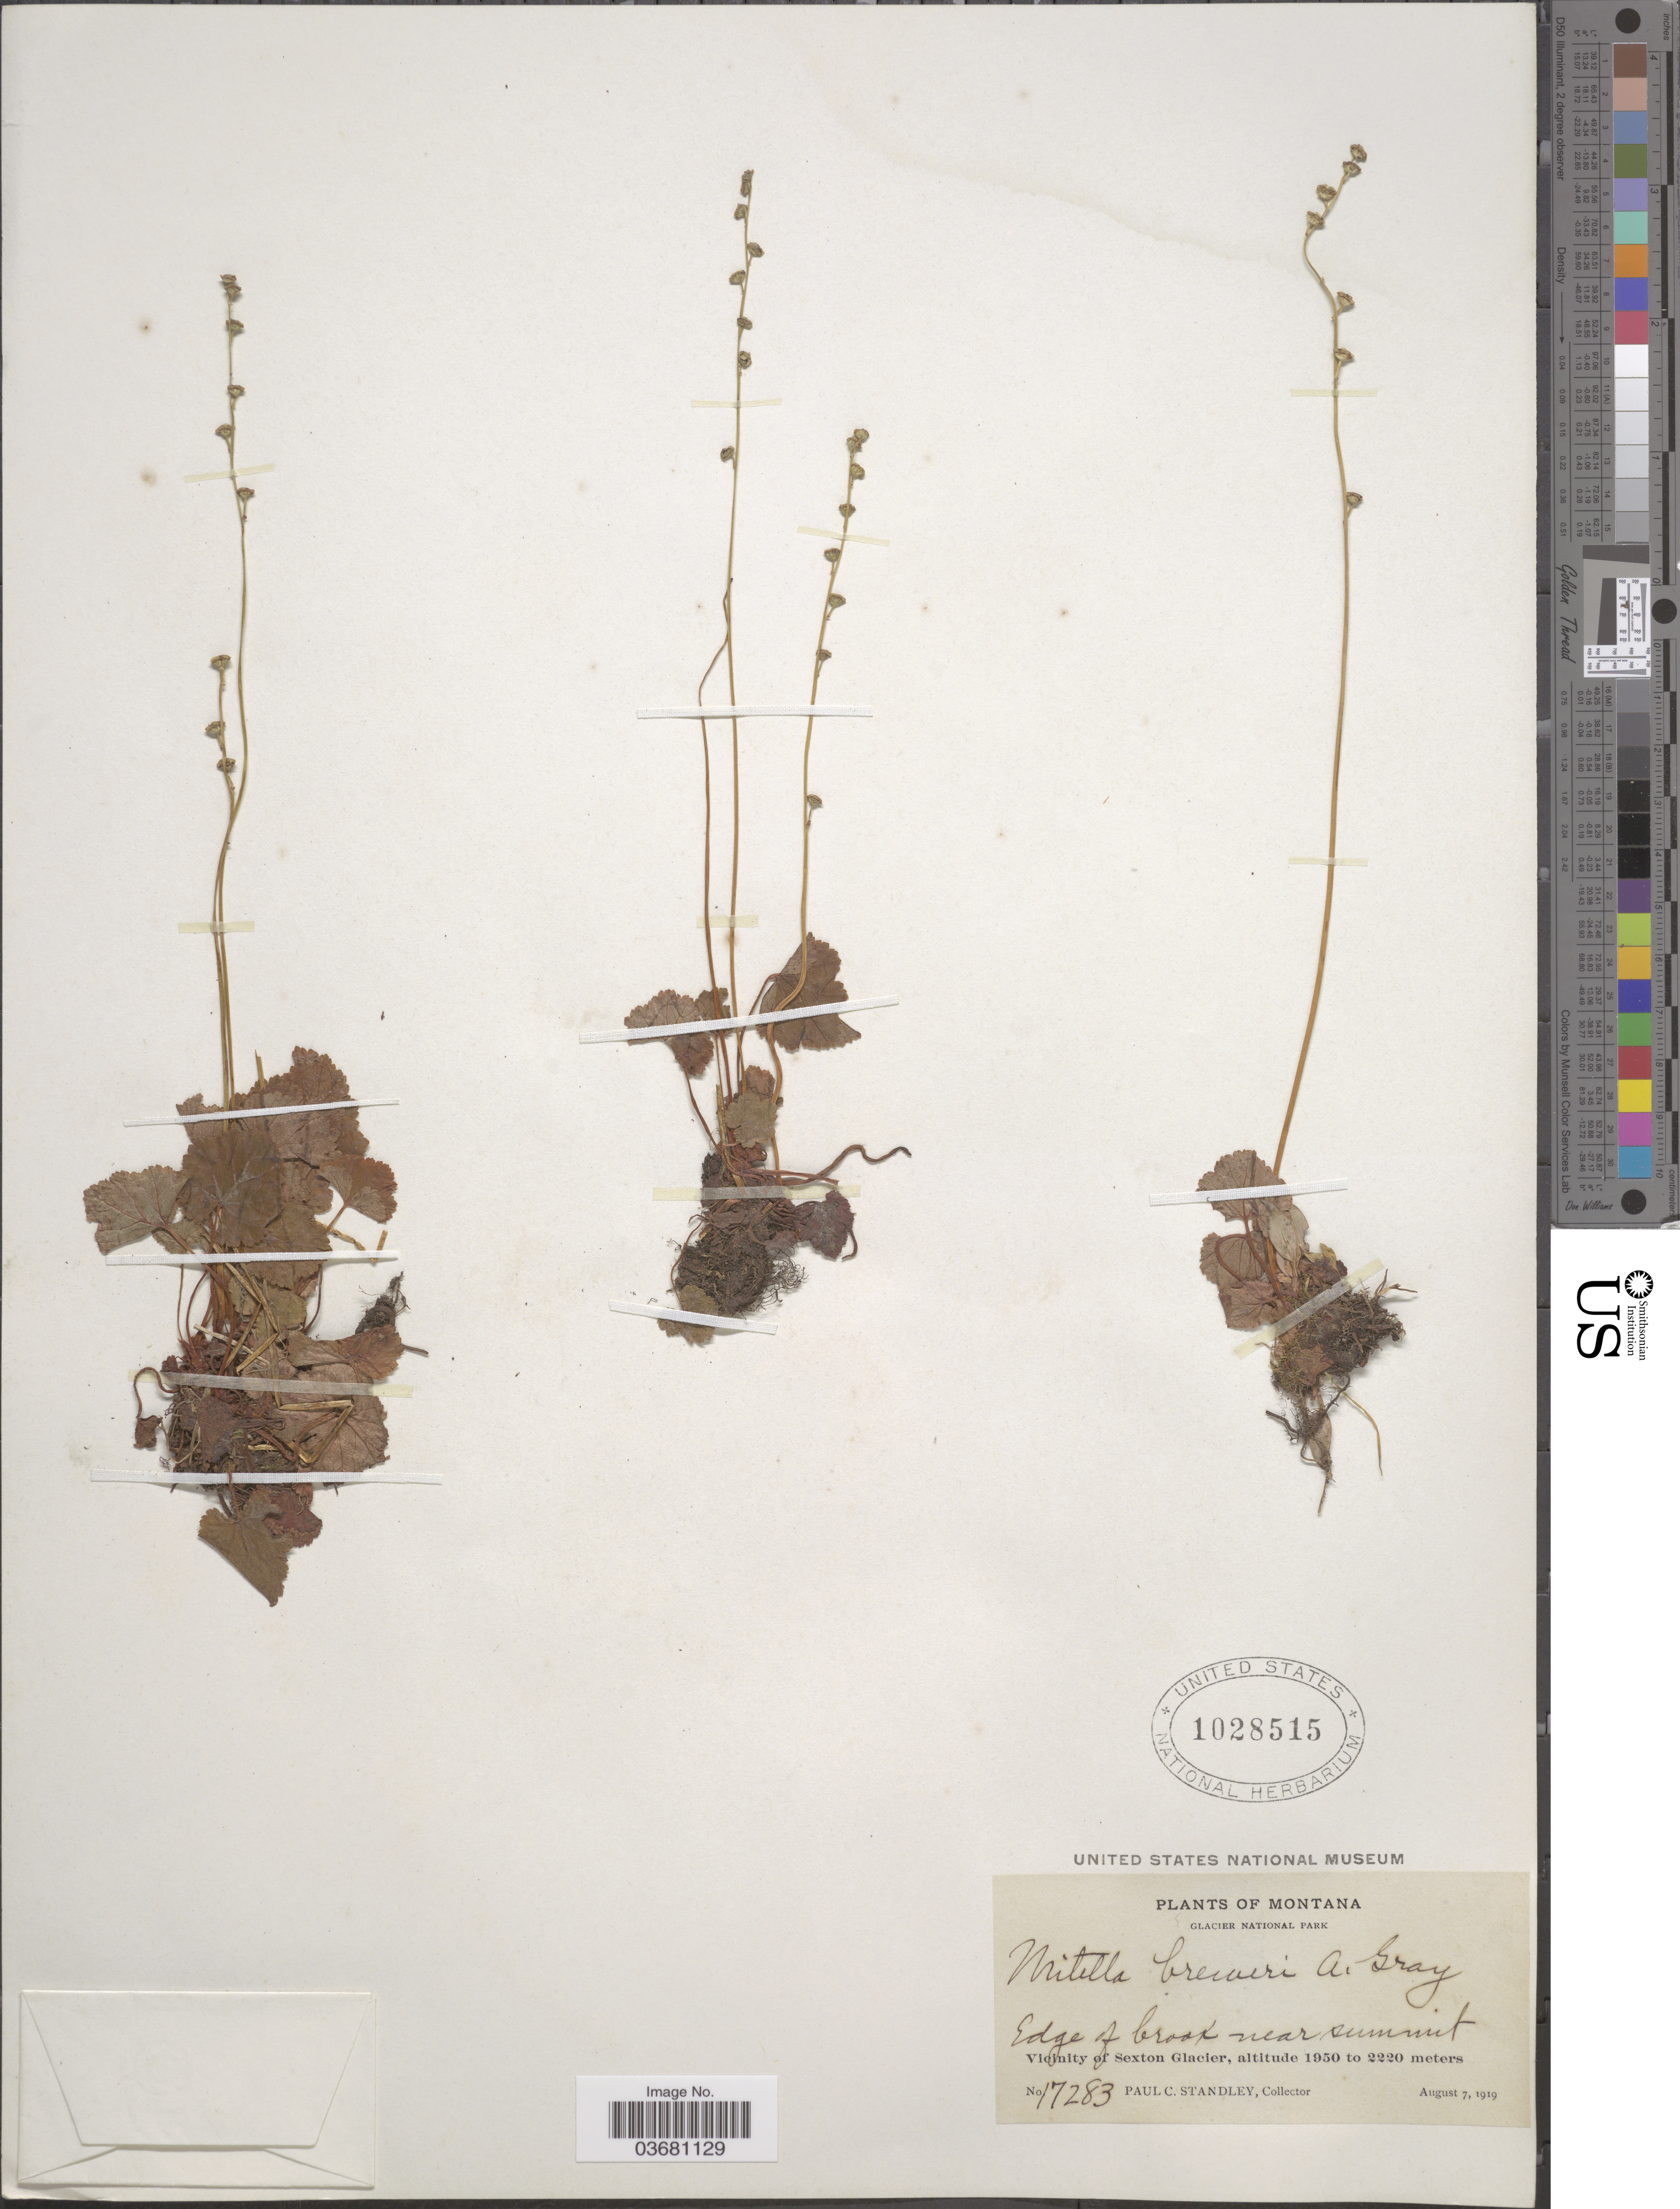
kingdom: Plantae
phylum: Tracheophyta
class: Magnoliopsida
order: Saxifragales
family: Saxifragaceae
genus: Mitella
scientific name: Mitella breweri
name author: A. Gray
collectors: P. C. Standley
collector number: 17283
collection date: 1919-08-07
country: United States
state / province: Montana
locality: Glacier National Park. Edge of brook near summt. Vicinity of Sexton Glacier.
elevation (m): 1950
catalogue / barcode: US 1028515